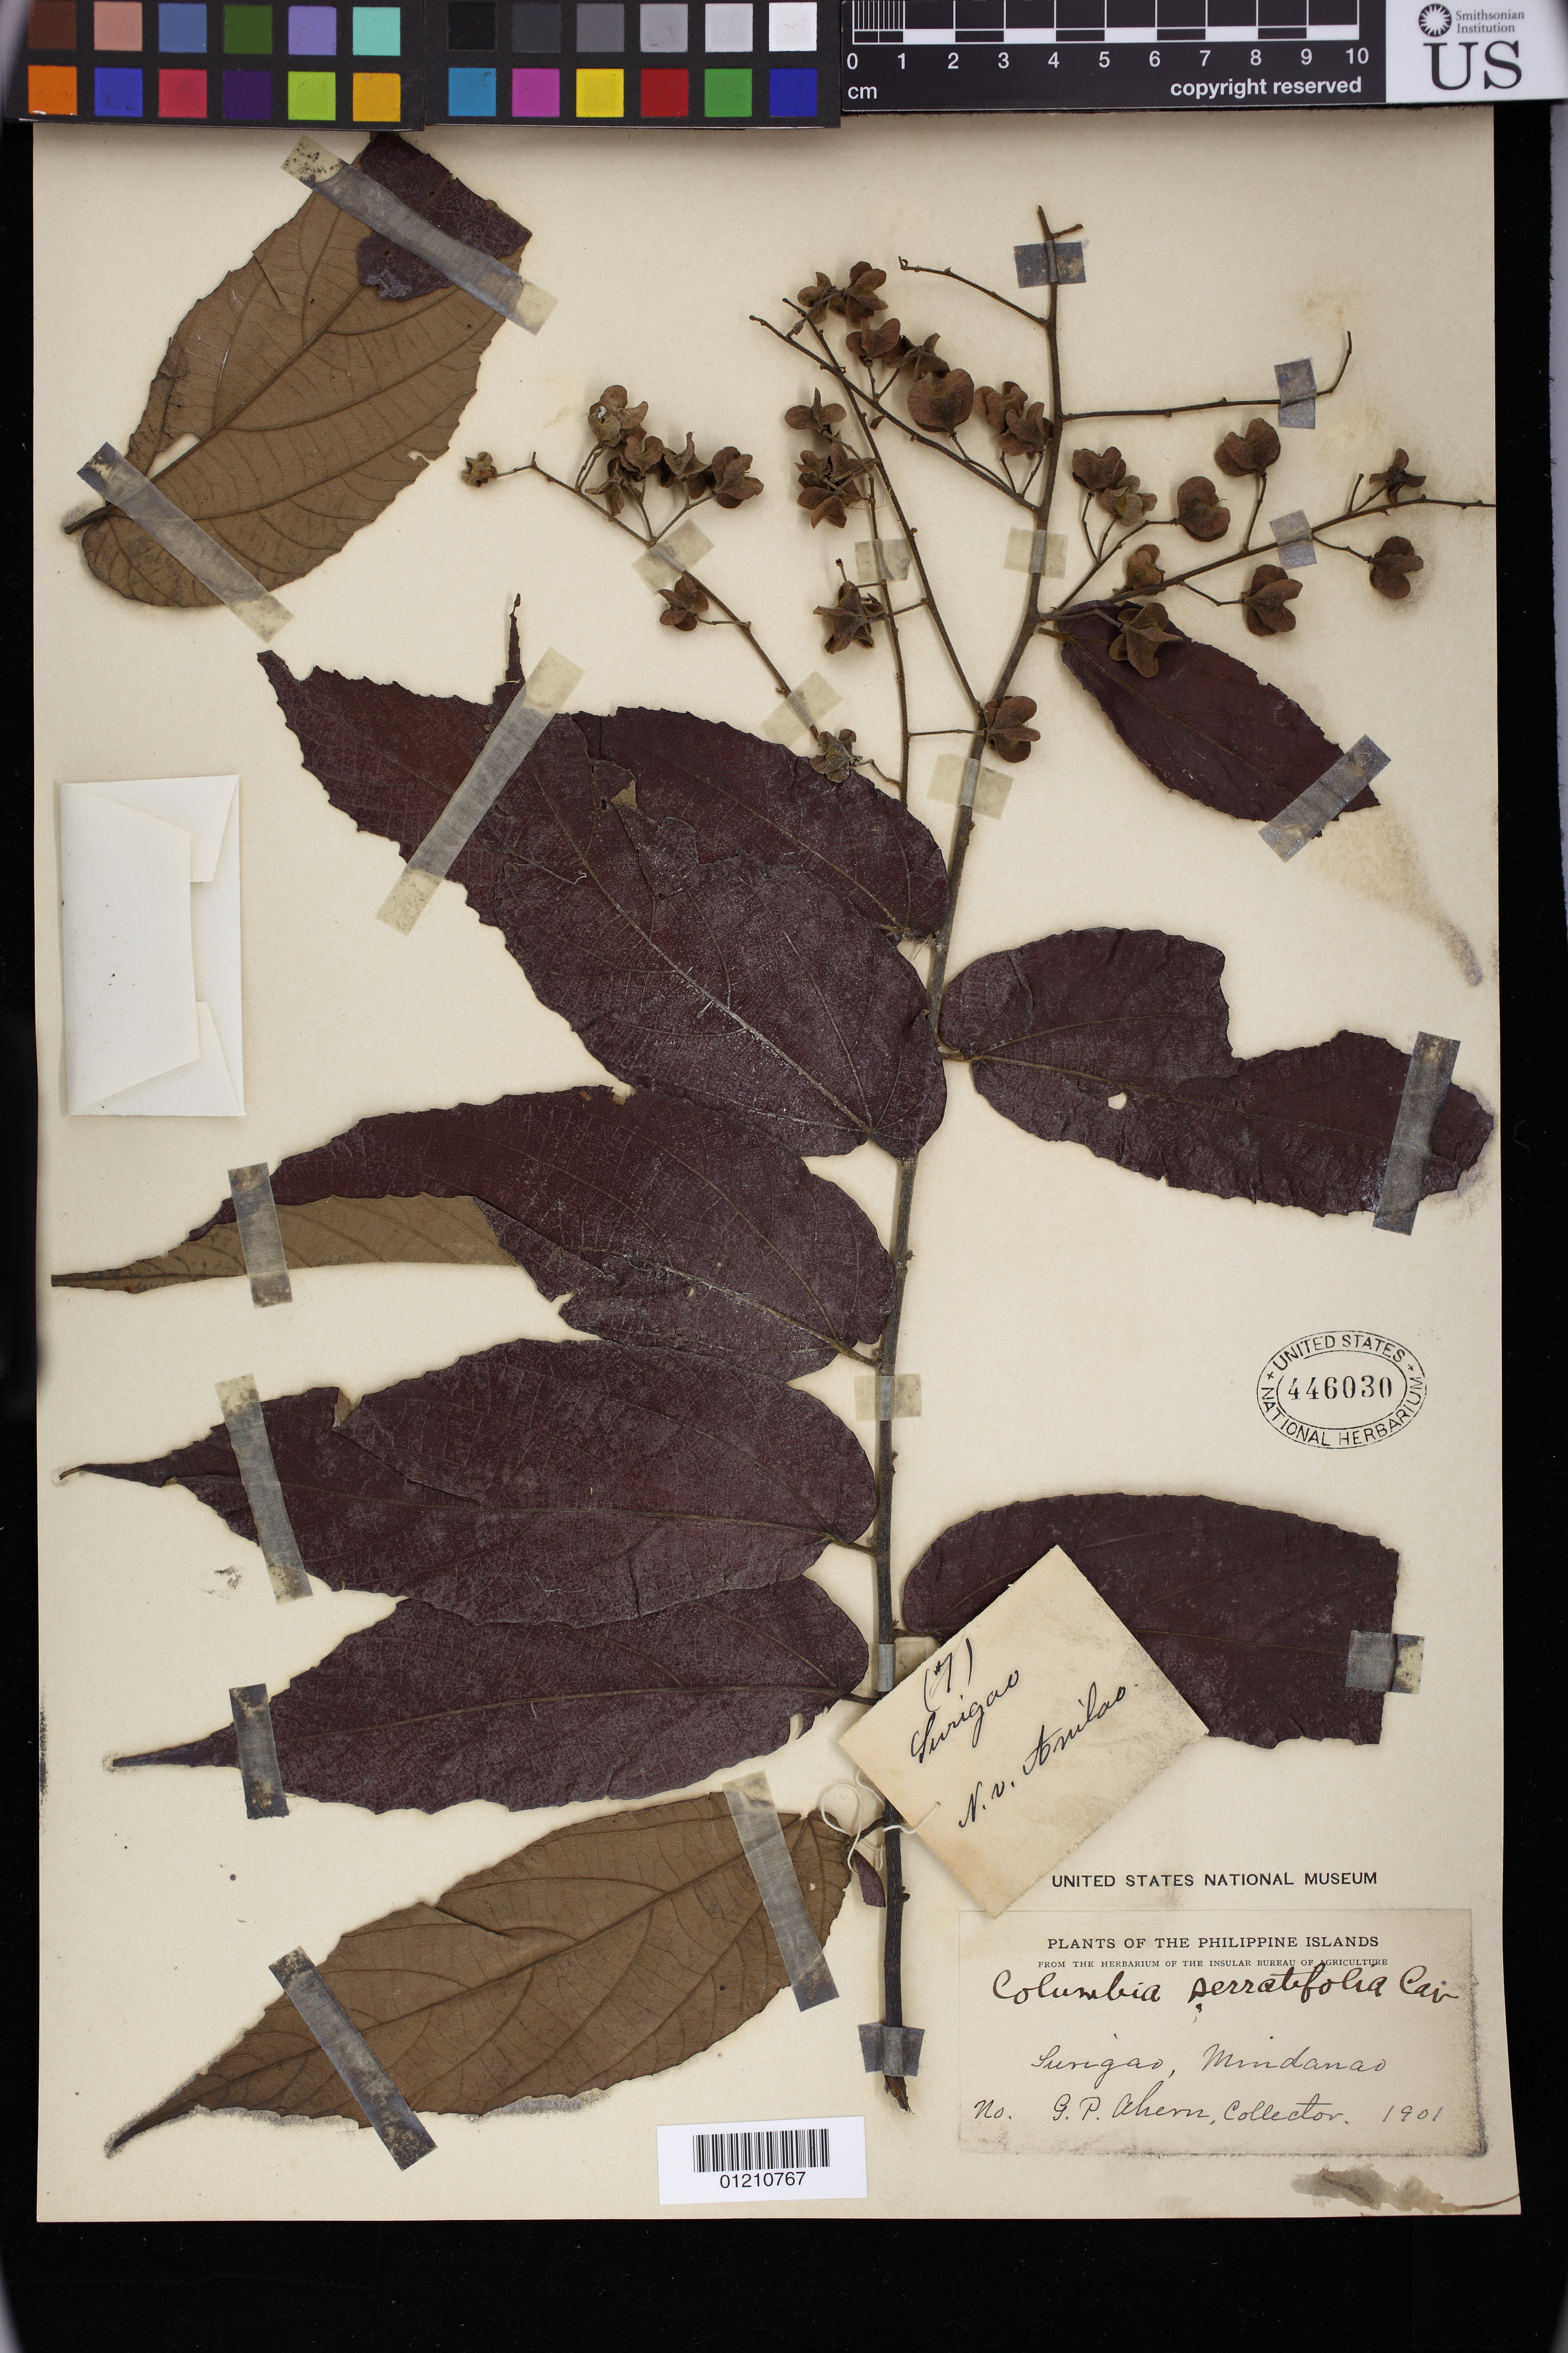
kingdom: Plantae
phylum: Tracheophyta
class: Magnoliopsida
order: Malvales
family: Malvaceae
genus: Colona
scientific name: Colona serratifolia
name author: Cav.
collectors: G. Ahern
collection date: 1901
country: Philippines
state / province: Caraga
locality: Surigao, Mindanao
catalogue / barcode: US 446030